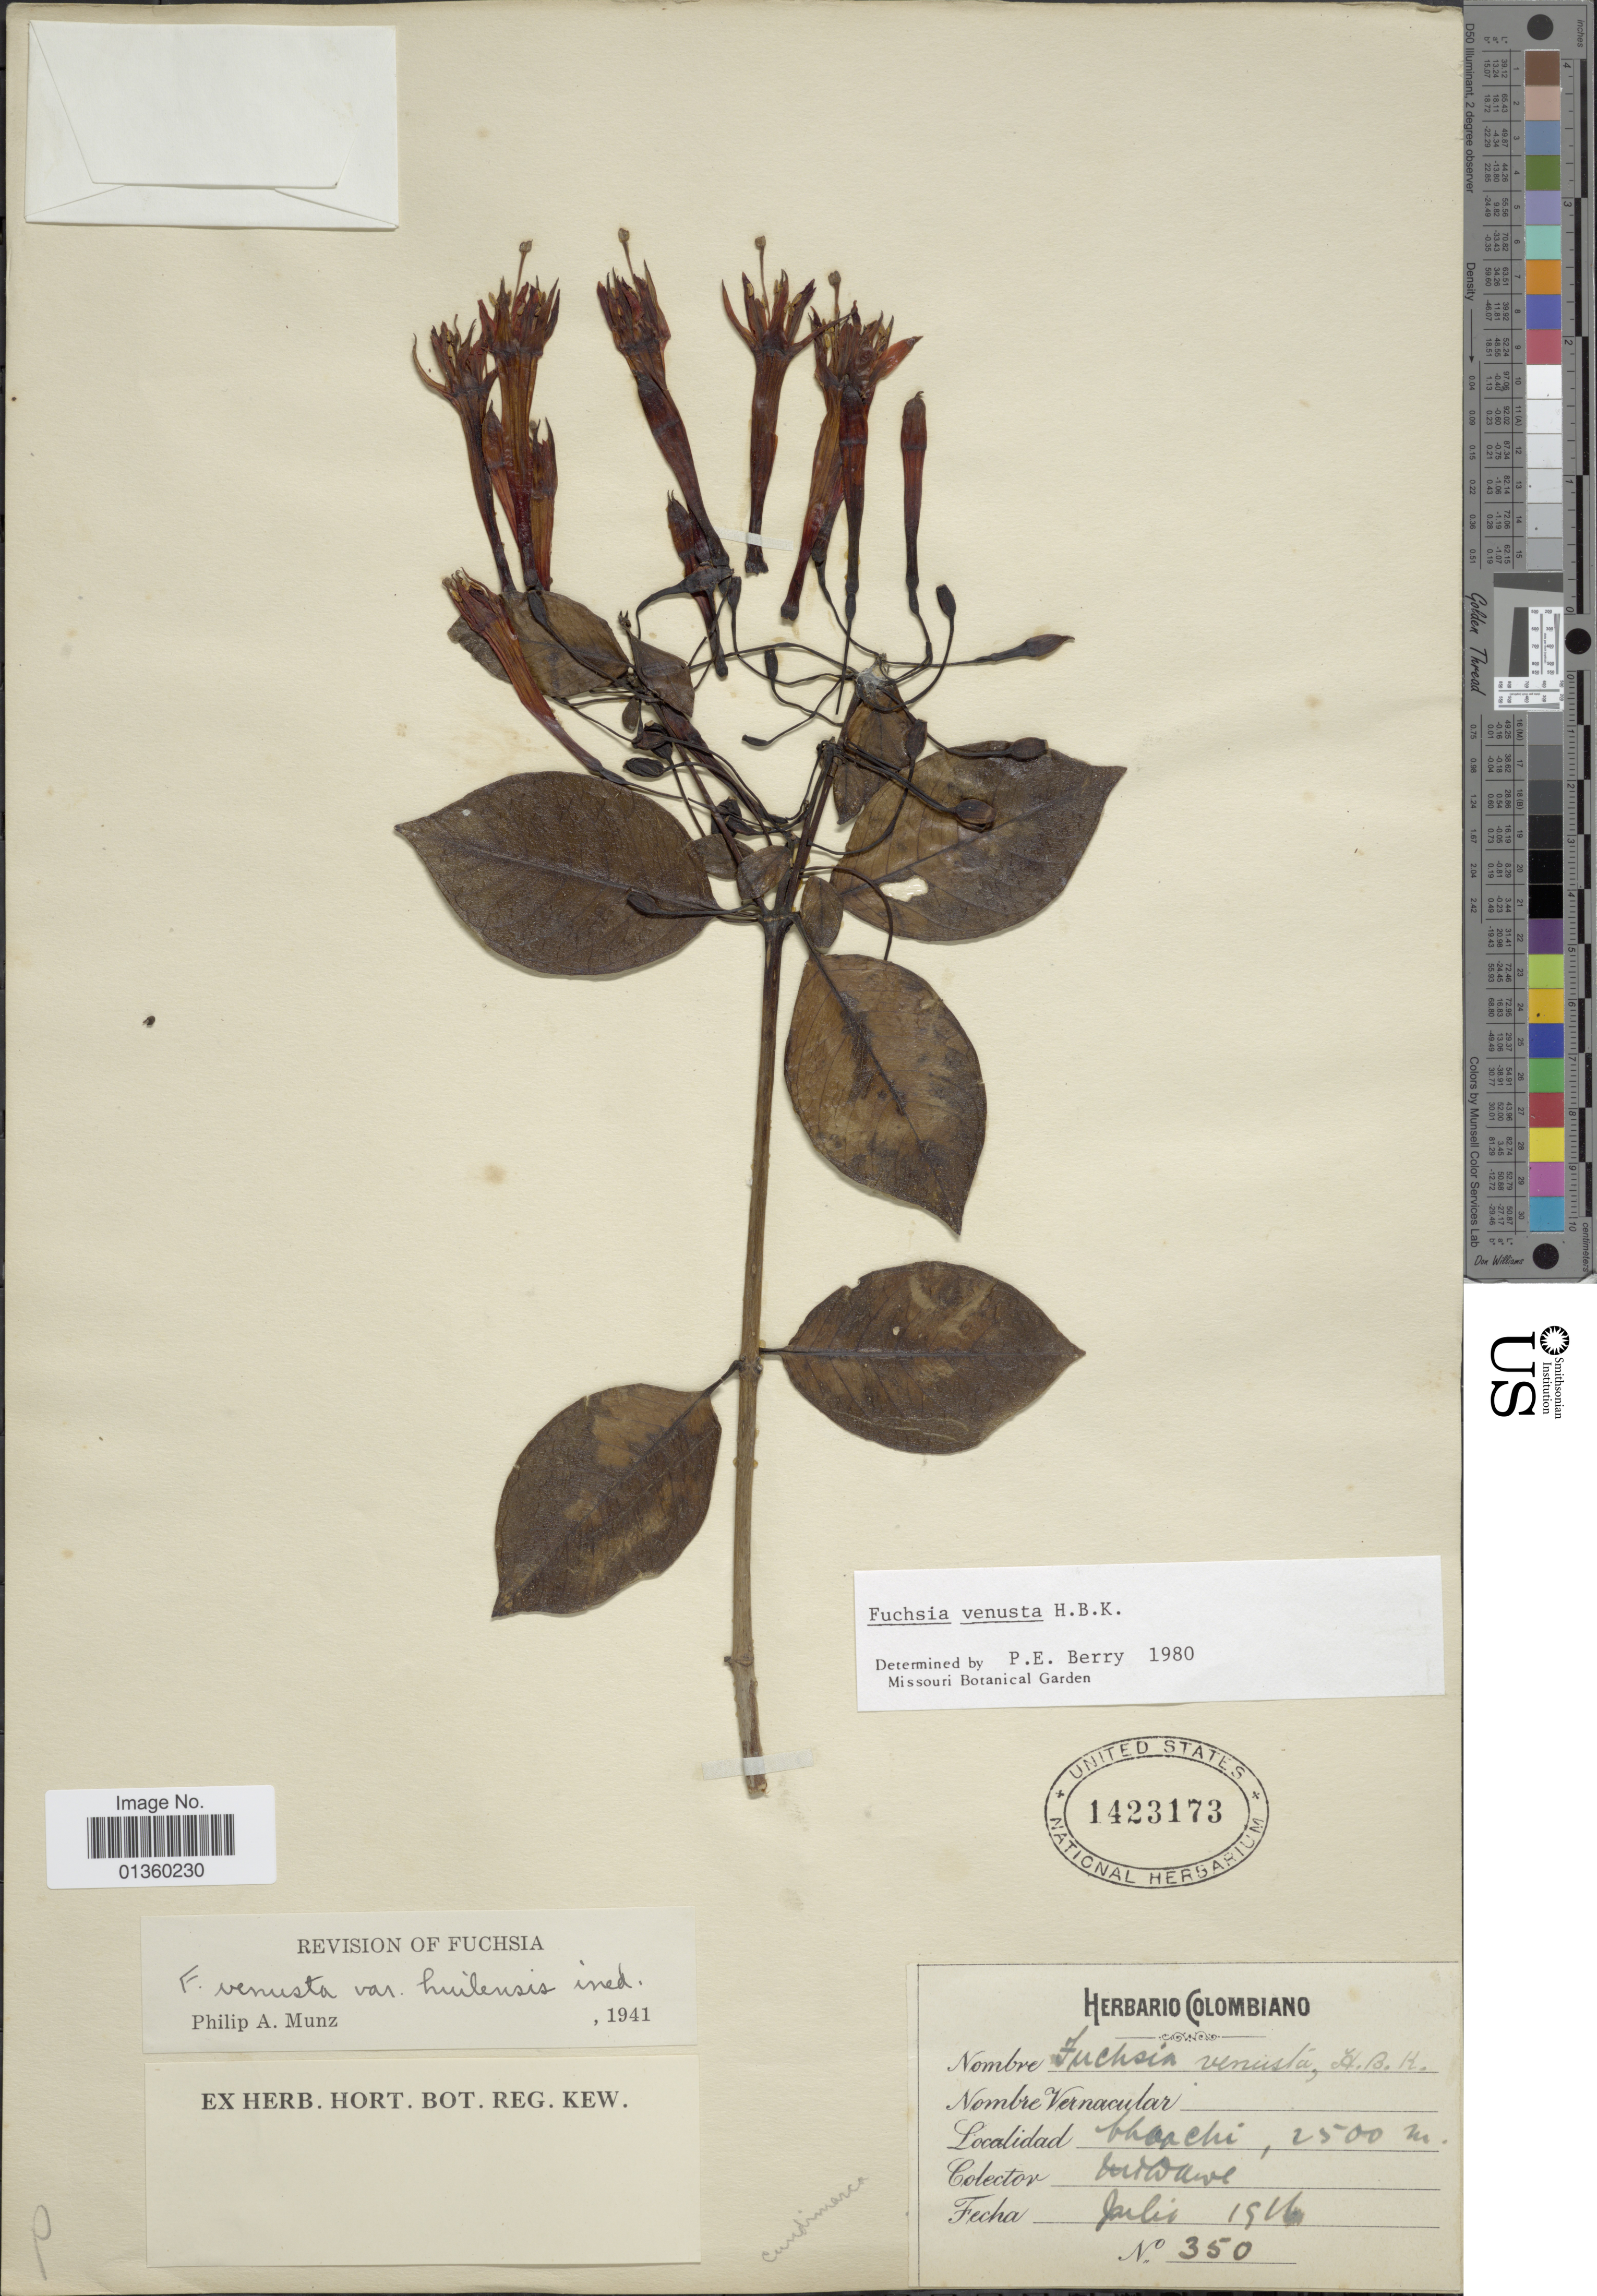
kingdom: Plantae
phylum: Tracheophyta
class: Magnoliopsida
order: Myrtales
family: Onagraceae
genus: Fuchsia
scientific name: Fuchsia venusta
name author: Kunth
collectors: M. T. Dawe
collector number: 350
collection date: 1916-07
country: Colombia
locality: Choachi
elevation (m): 2500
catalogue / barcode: US 1423173